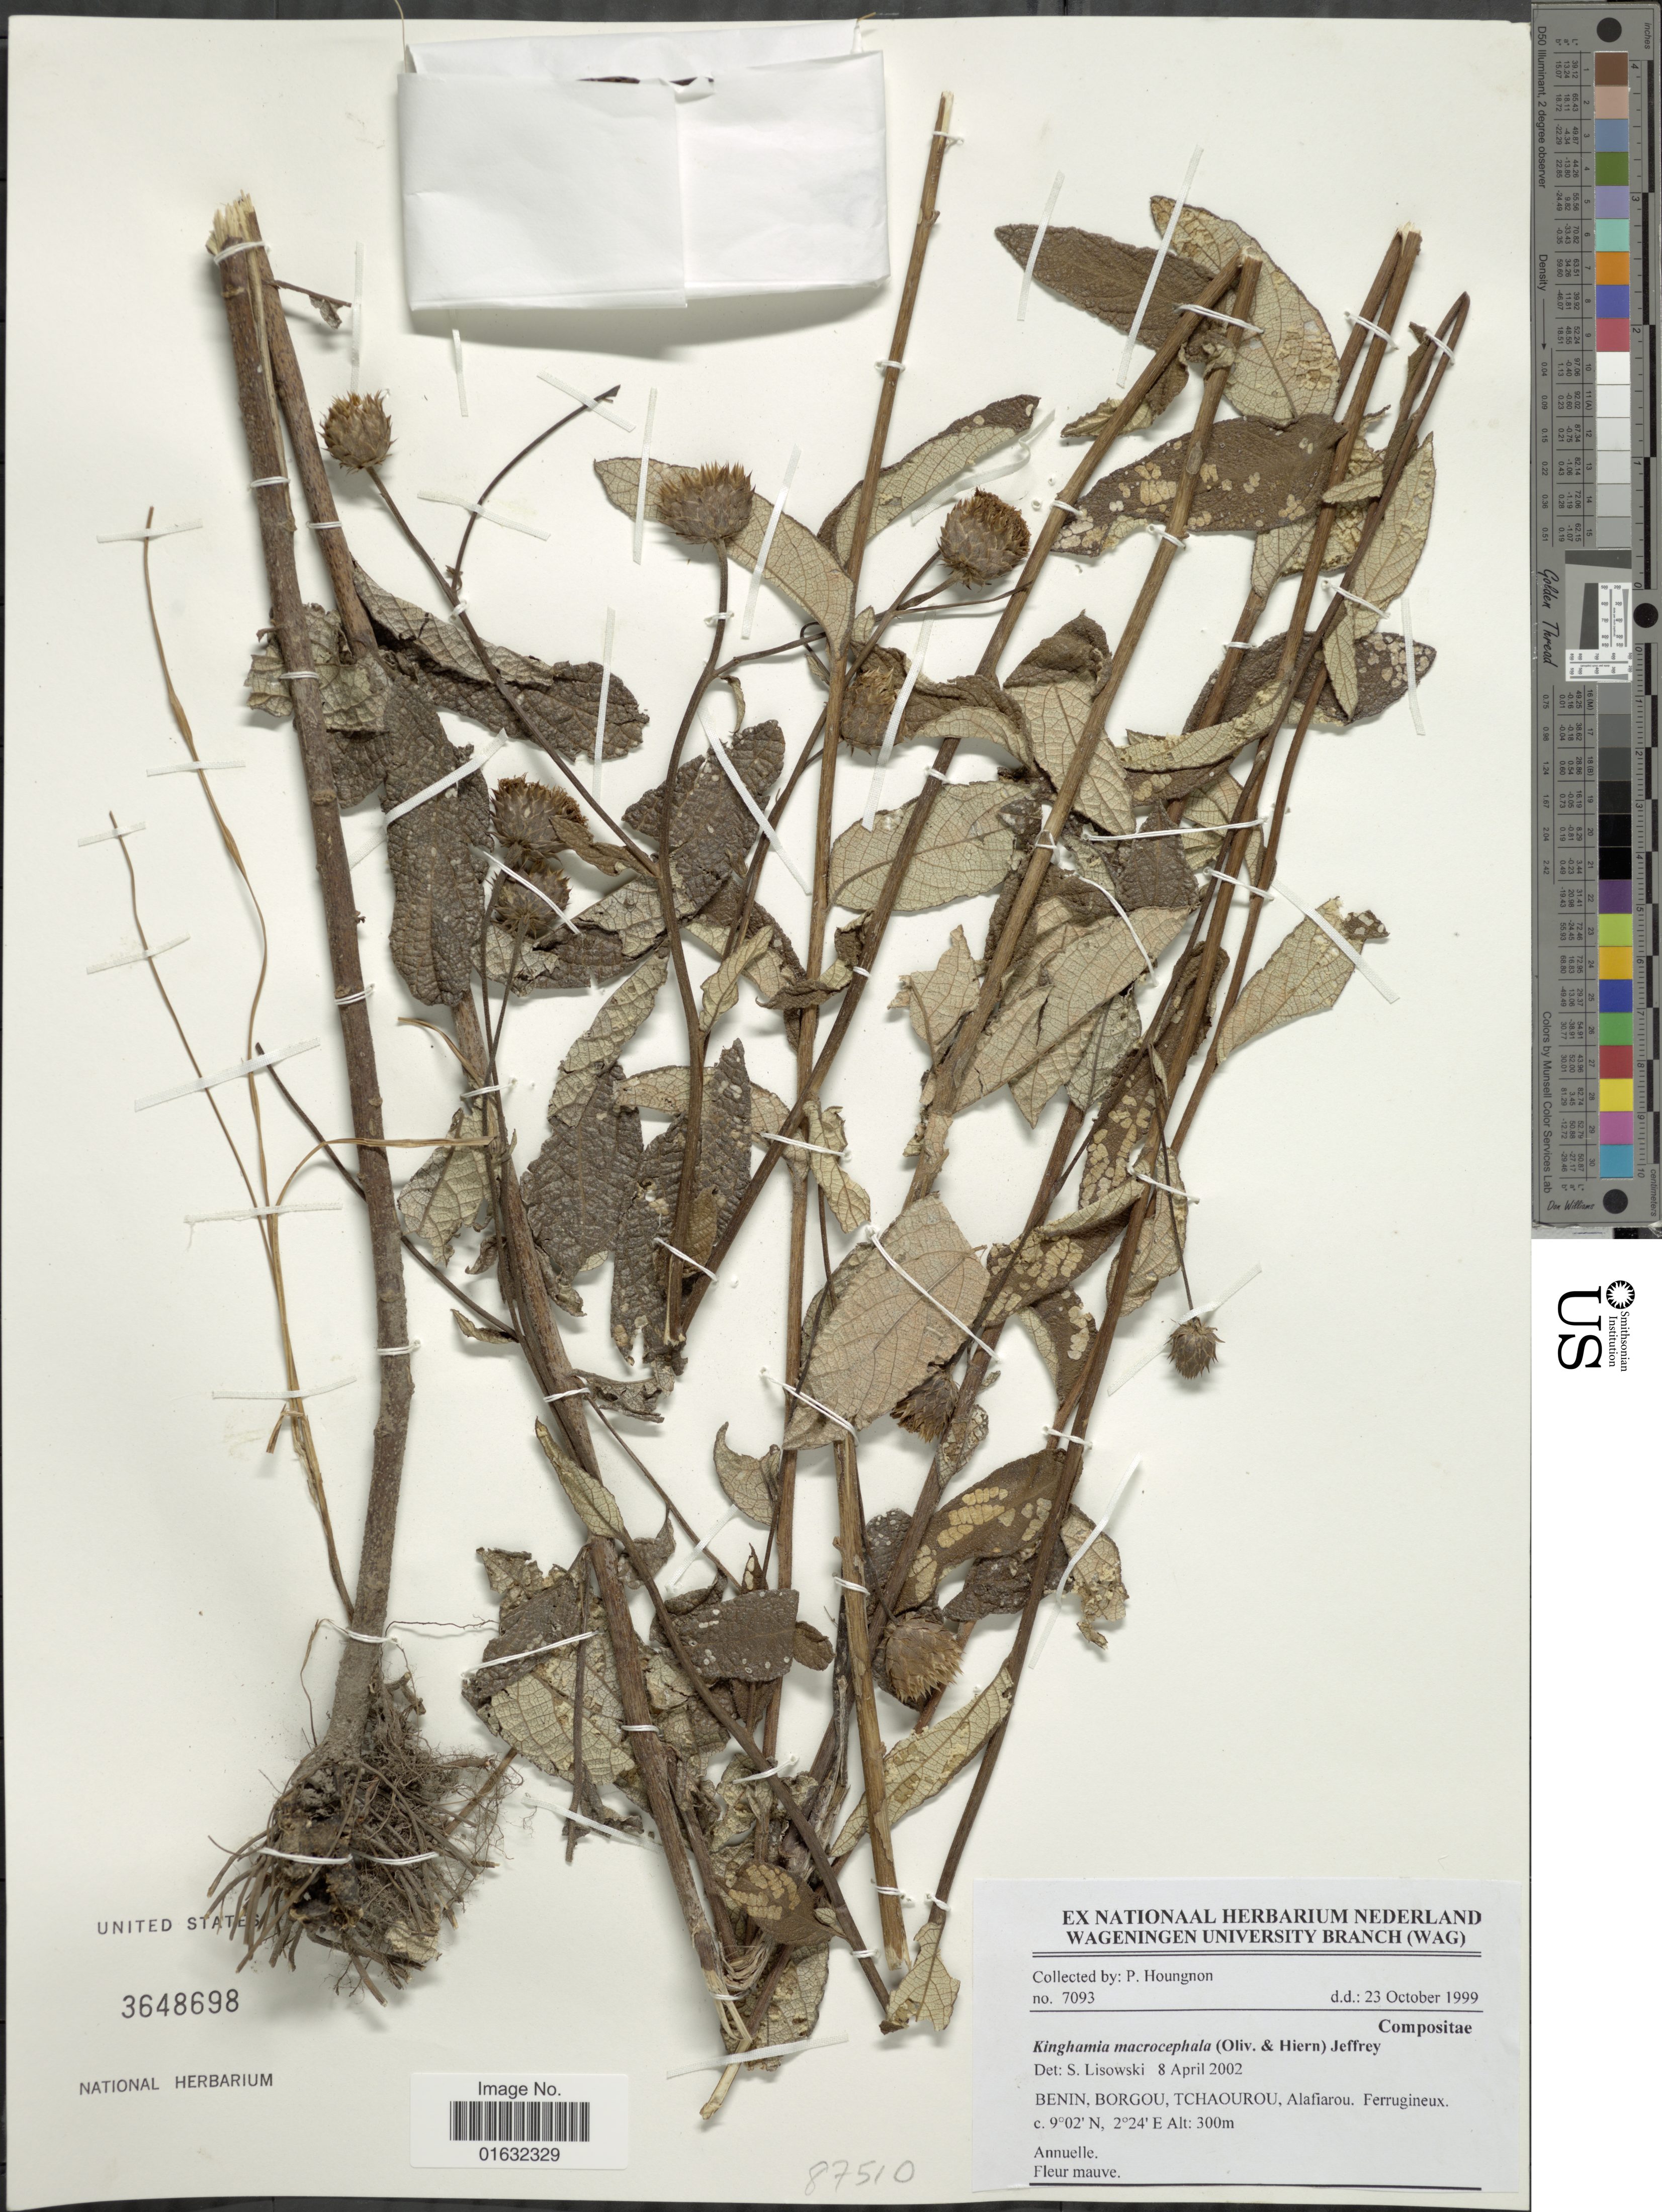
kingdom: Plantae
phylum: Tracheophyta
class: Magnoliopsida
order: Asterales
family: Asteraceae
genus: Kinghamia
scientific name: Kinghamia macrocephala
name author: (Oliv. & Hiern) C. Jeffrey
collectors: P. Houngnon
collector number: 7093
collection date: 1999-10-23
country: Benin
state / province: Borgou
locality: Tchaourou, Alafiarou, Ferrugineux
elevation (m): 300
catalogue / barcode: US 3648698